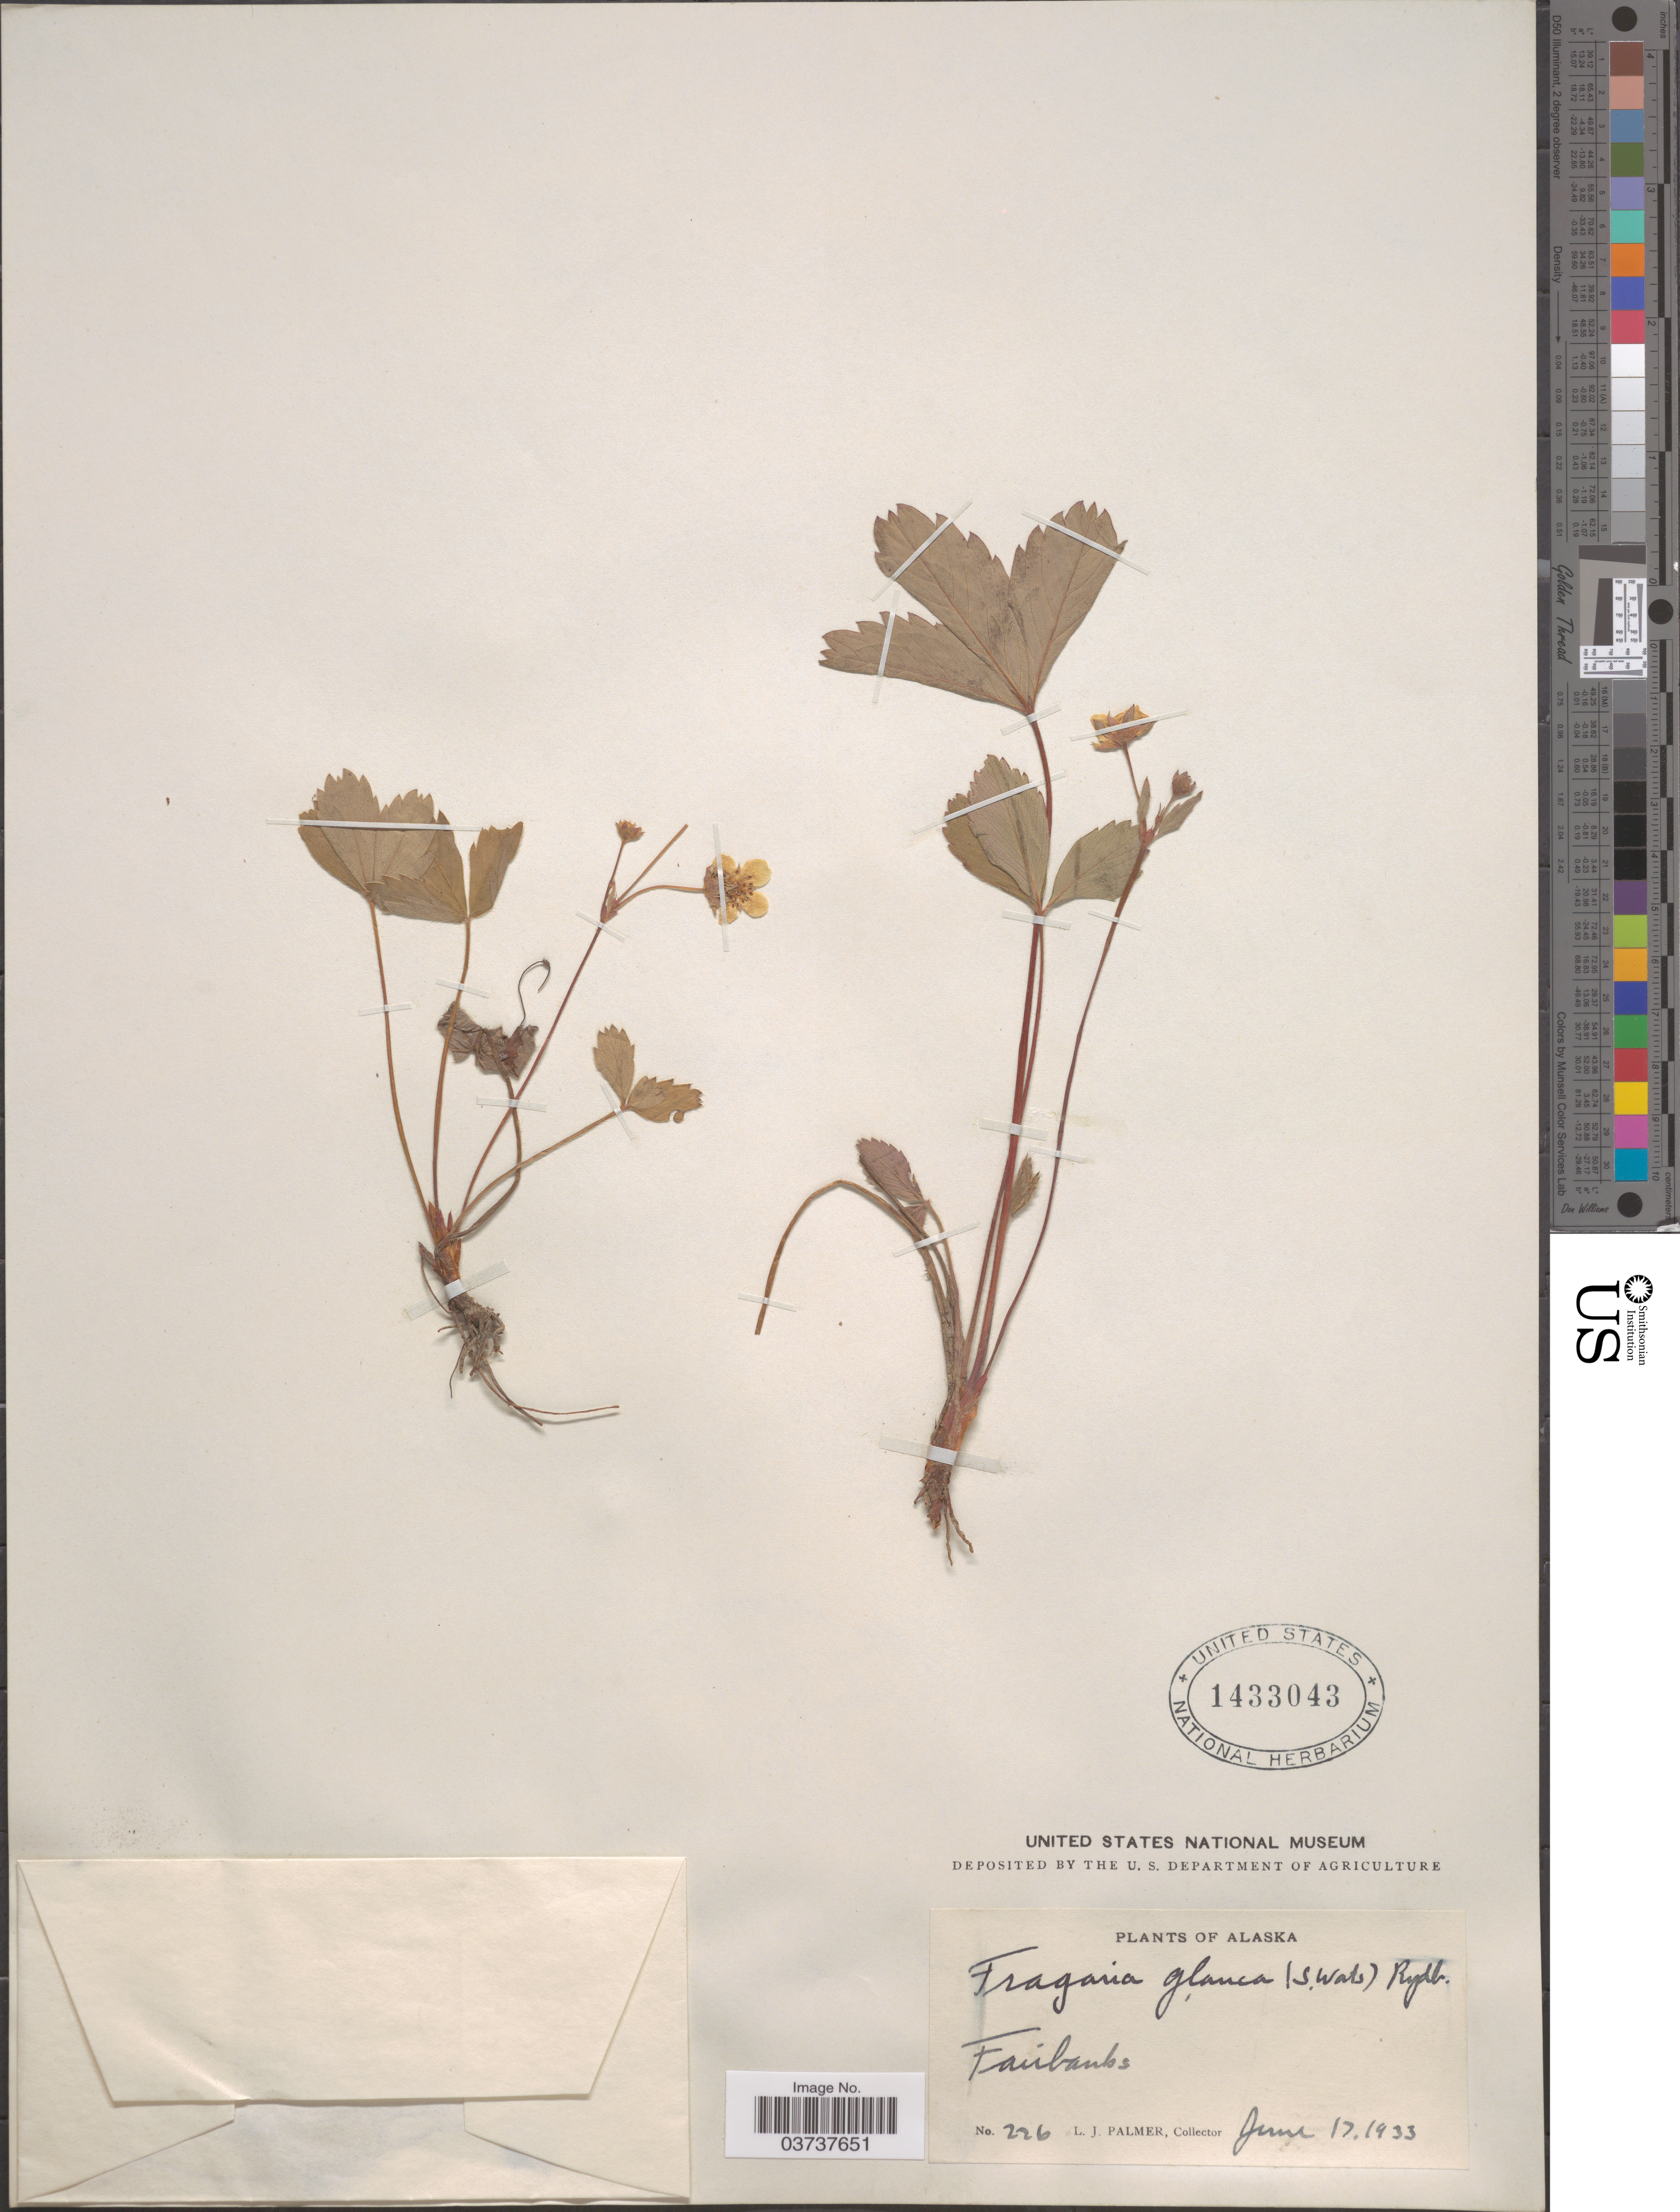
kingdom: Plantae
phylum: Tracheophyta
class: Magnoliopsida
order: Rosales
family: Rosaceae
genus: Fragaria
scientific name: Fragaria virginiana subsp. glauca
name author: (S. Watson) Staudt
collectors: L. J. Palmer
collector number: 226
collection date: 1933-06-17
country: United States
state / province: Alaska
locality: Fairbanks.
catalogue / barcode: US 1433043